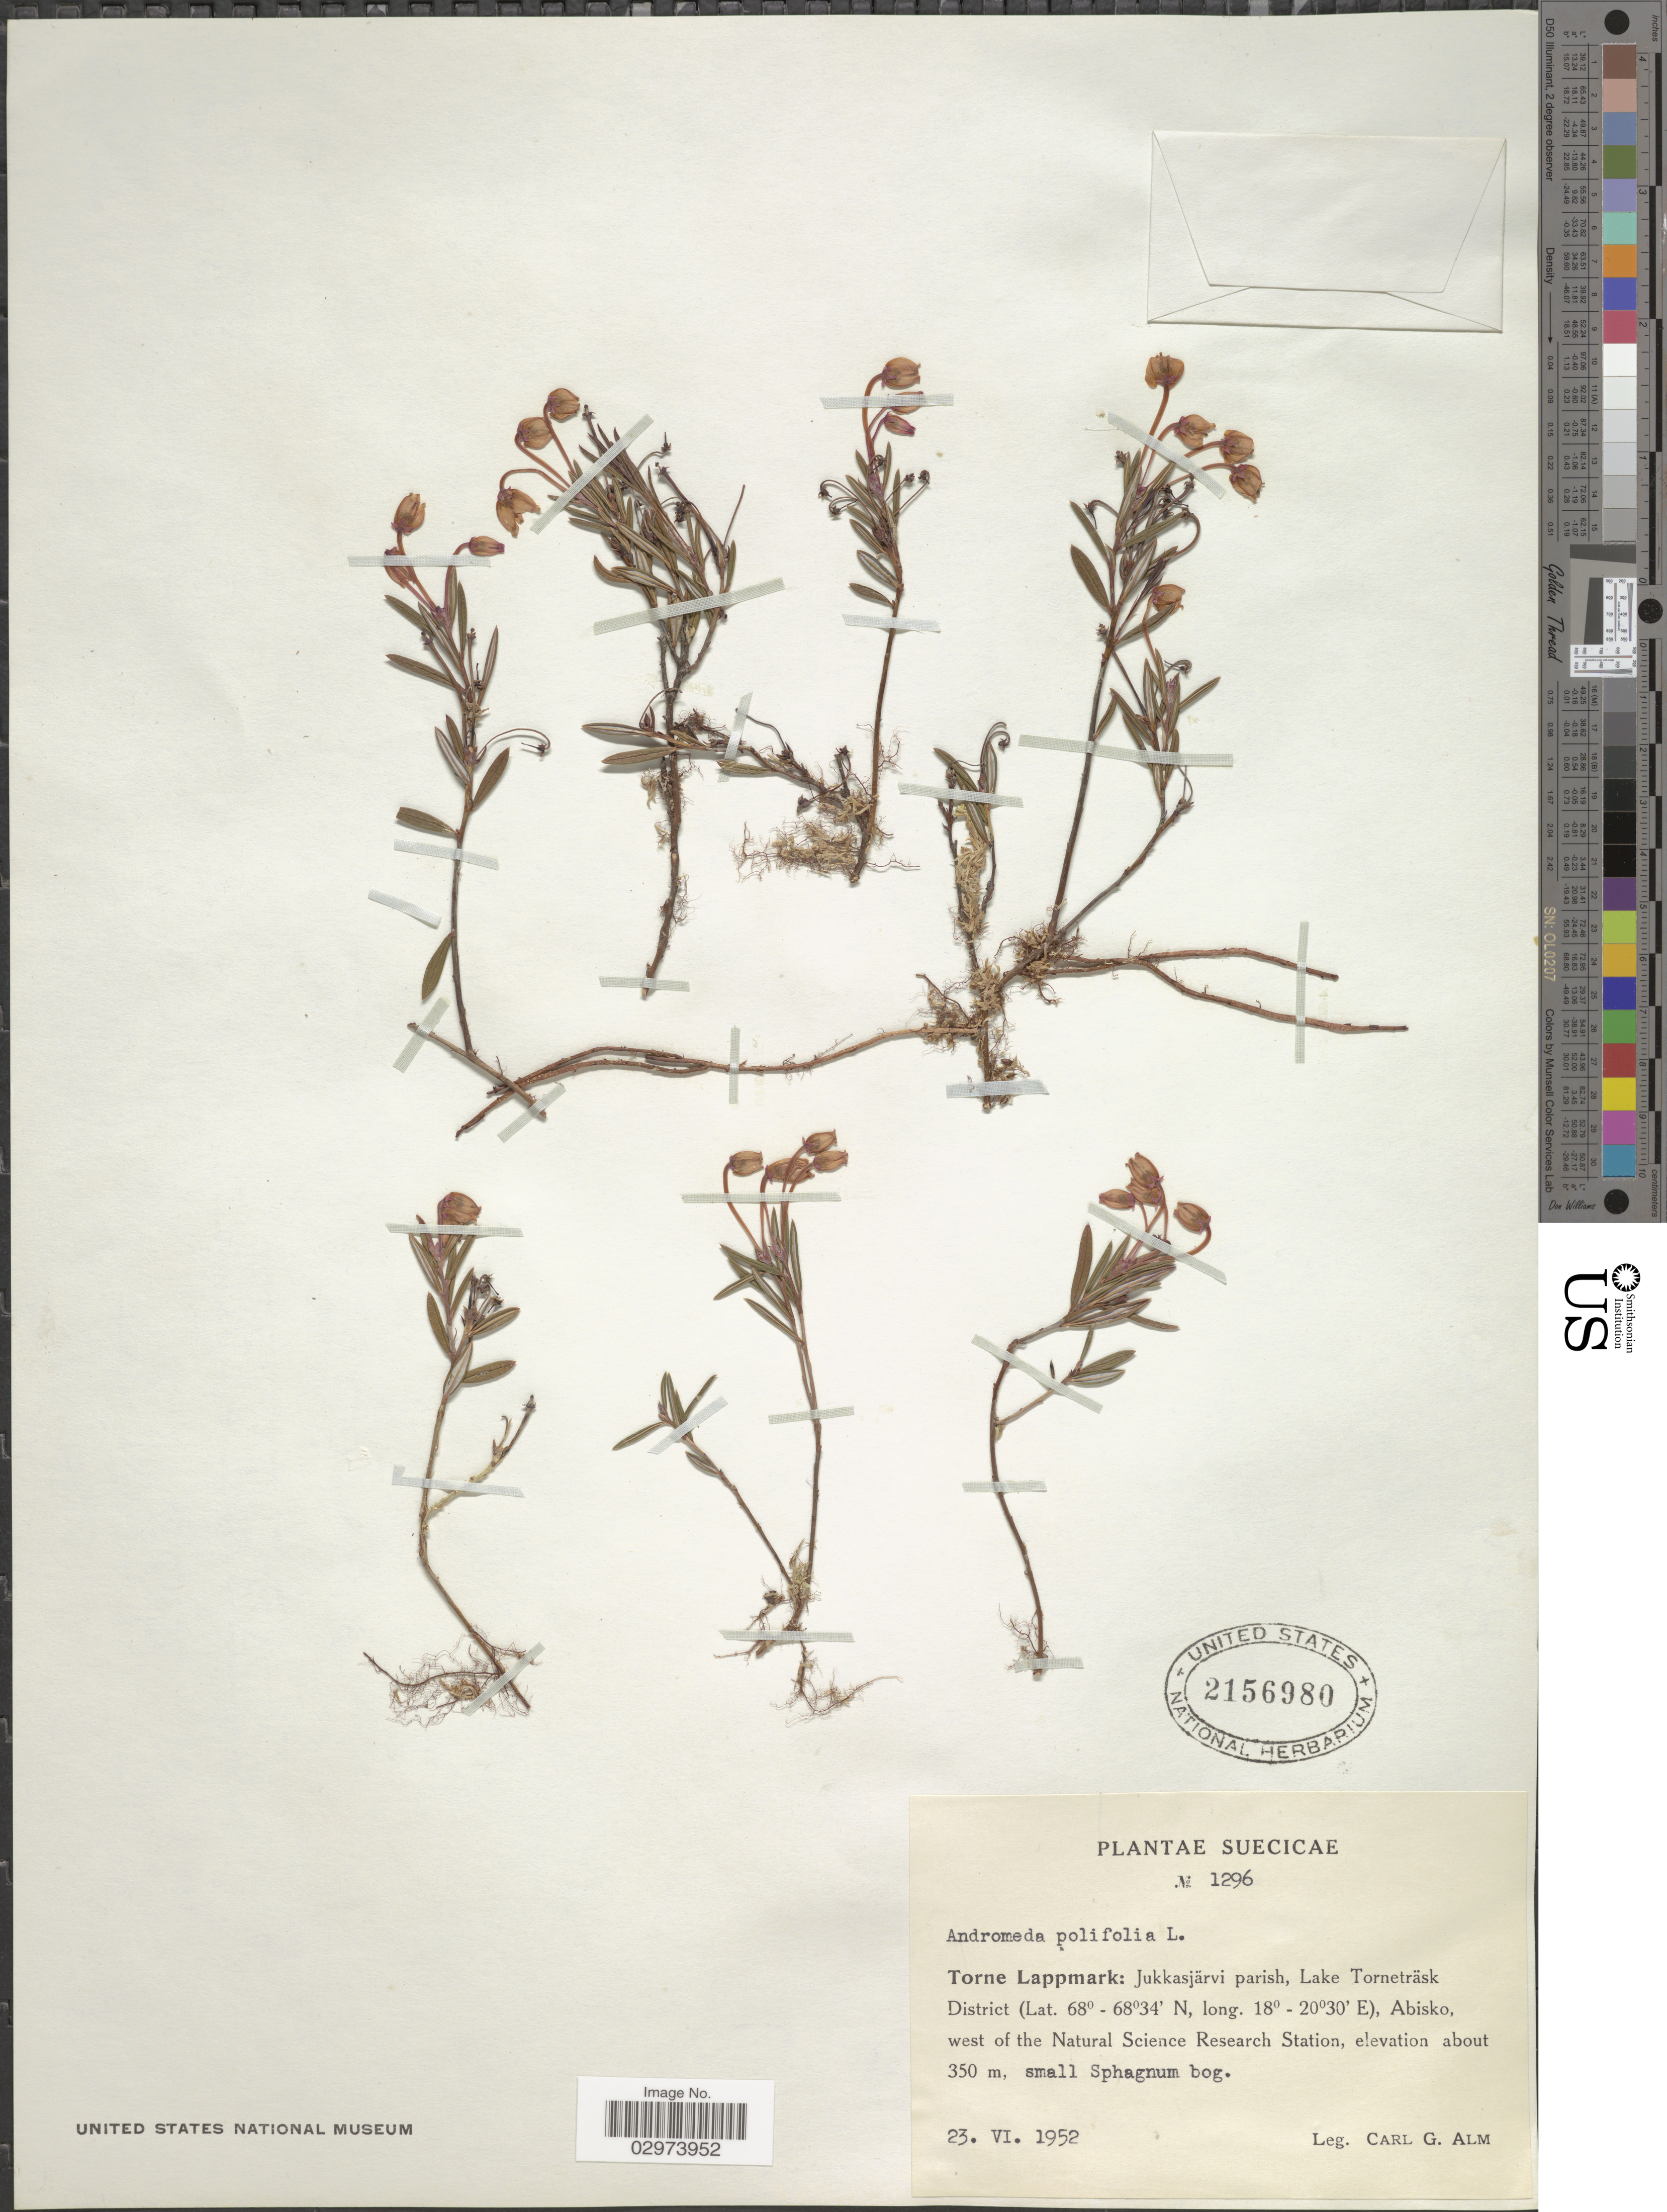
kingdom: Plantae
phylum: Tracheophyta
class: Magnoliopsida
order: Ericales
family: Ericaceae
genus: Andromeda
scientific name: Andromeda polifolia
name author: L.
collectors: C. G. Alm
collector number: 1296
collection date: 1952-06-23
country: Sweden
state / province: Norrbotten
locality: Suecicae. Torne Lappmark: Jukkasjärvi parish, Lake Torneträsk District, Abisko, west of the Natural Science Research Station.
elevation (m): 350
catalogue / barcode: US 2156980